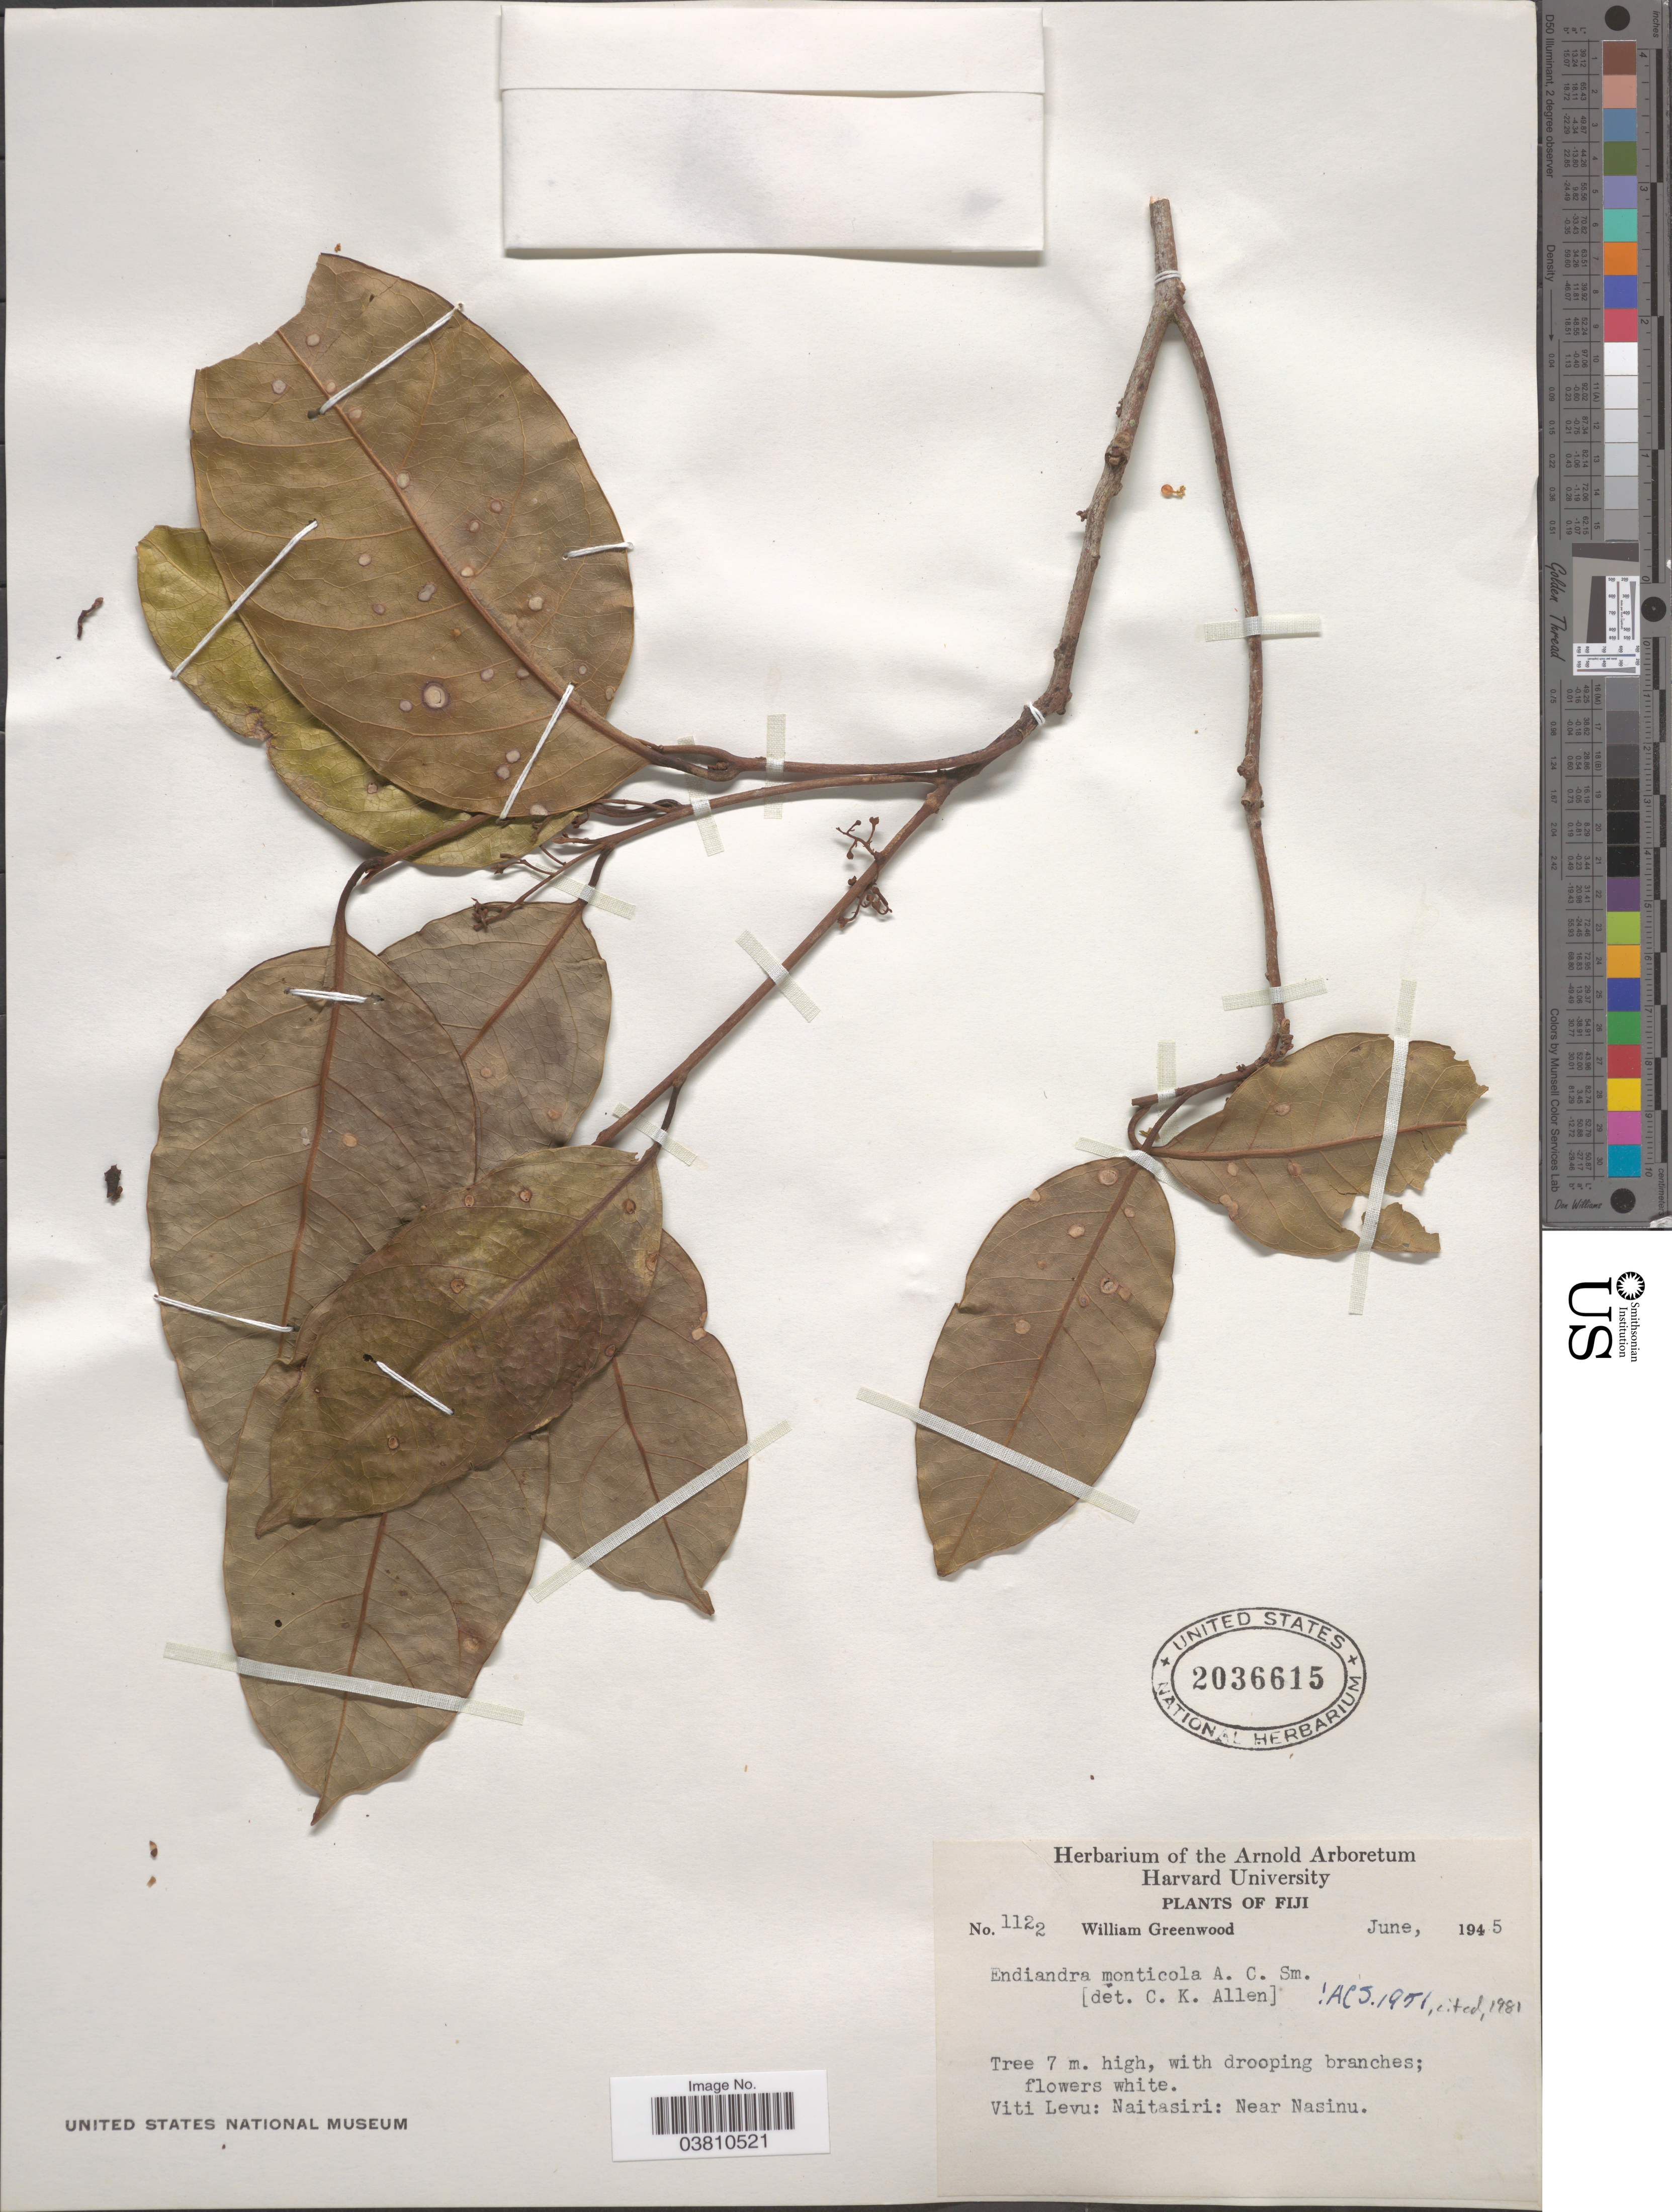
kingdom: Plantae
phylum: Tracheophyta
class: Magnoliopsida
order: Laurales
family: Lauraceae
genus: Endiandra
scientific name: Endiandra monticola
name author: A.C. Sm.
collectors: W. Greenwood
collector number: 1122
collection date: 1945-06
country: Fiji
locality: Viti Levu: Naitasiri: Near Nasinu.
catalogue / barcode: US 2036615